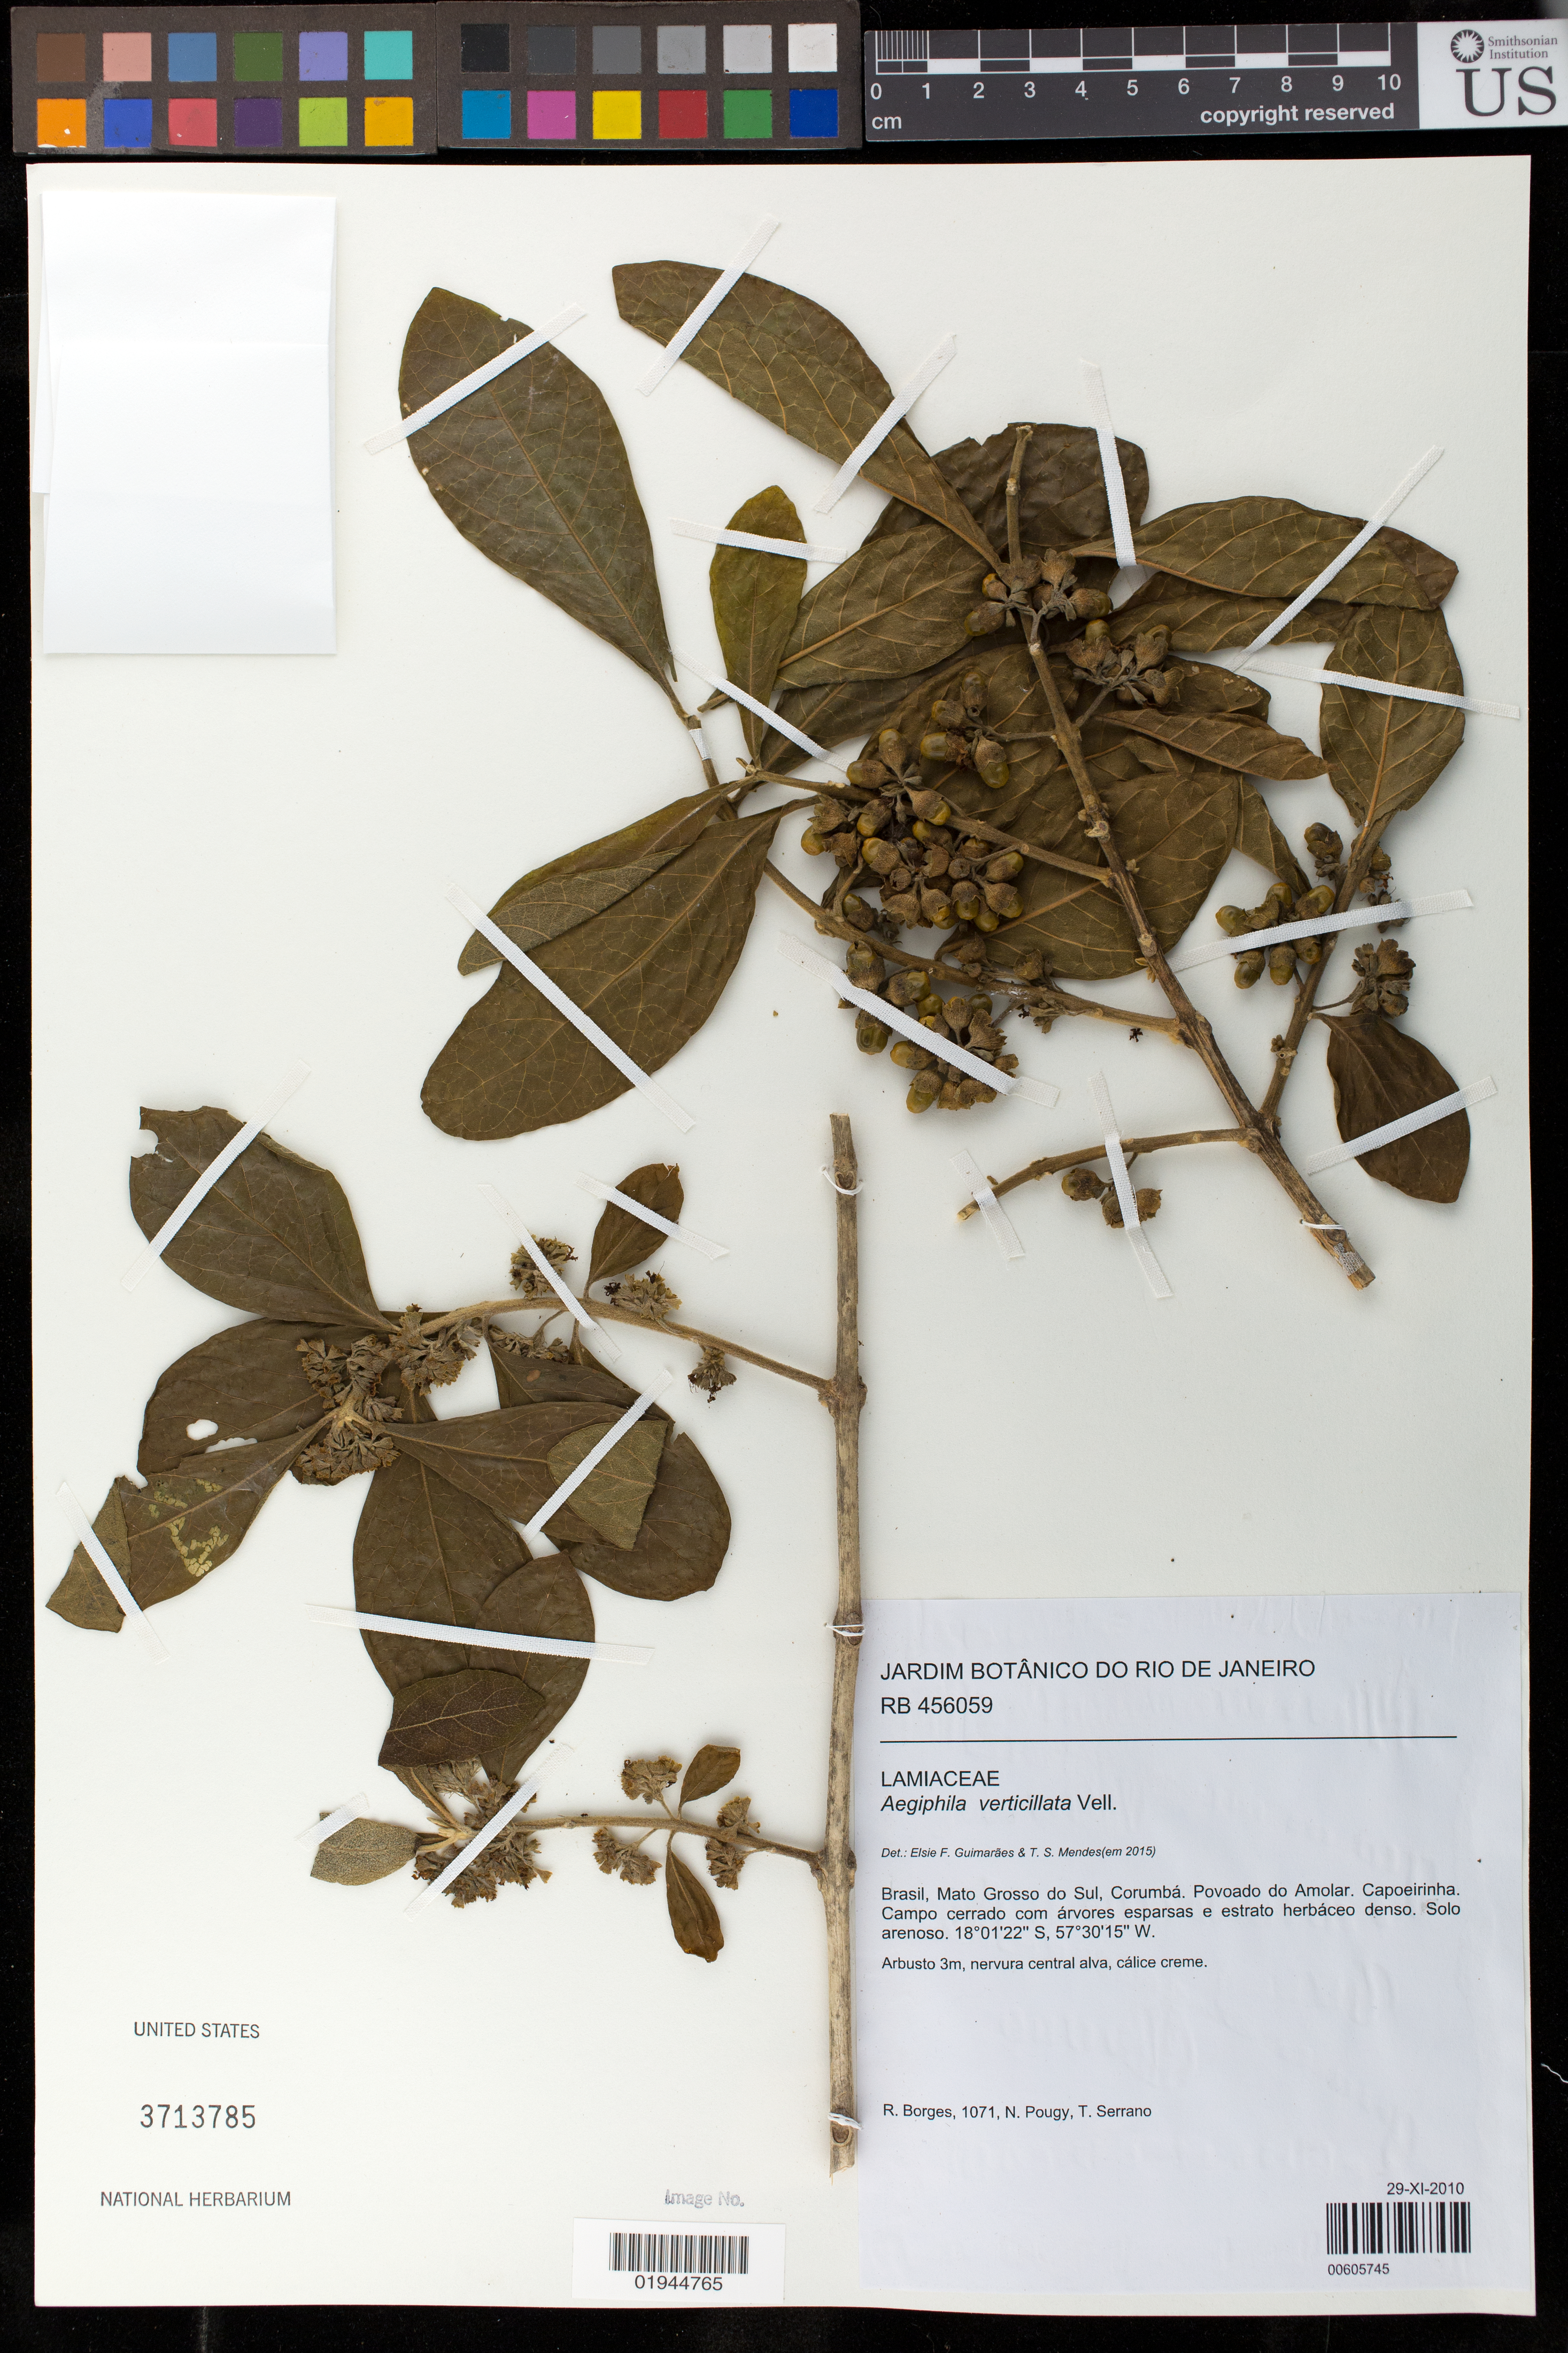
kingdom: Plantae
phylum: Tracheophyta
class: Magnoliopsida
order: Lamiales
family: Lamiaceae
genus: Aegiphila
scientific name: Aegiphila verticillata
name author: Vell.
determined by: Guimarães, E. F.; Mendes, T. S.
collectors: L. M. Borges, N. Pougy & T. Serrano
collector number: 1071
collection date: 2010-11-29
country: Brazil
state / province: Mato Grosso do Sul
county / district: Corumbá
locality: Povoado do Amolar. Capoeirinha.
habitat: campo cerrado com arvores esparsas e estrato herbacea denso, solo arenoso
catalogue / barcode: US 3713785